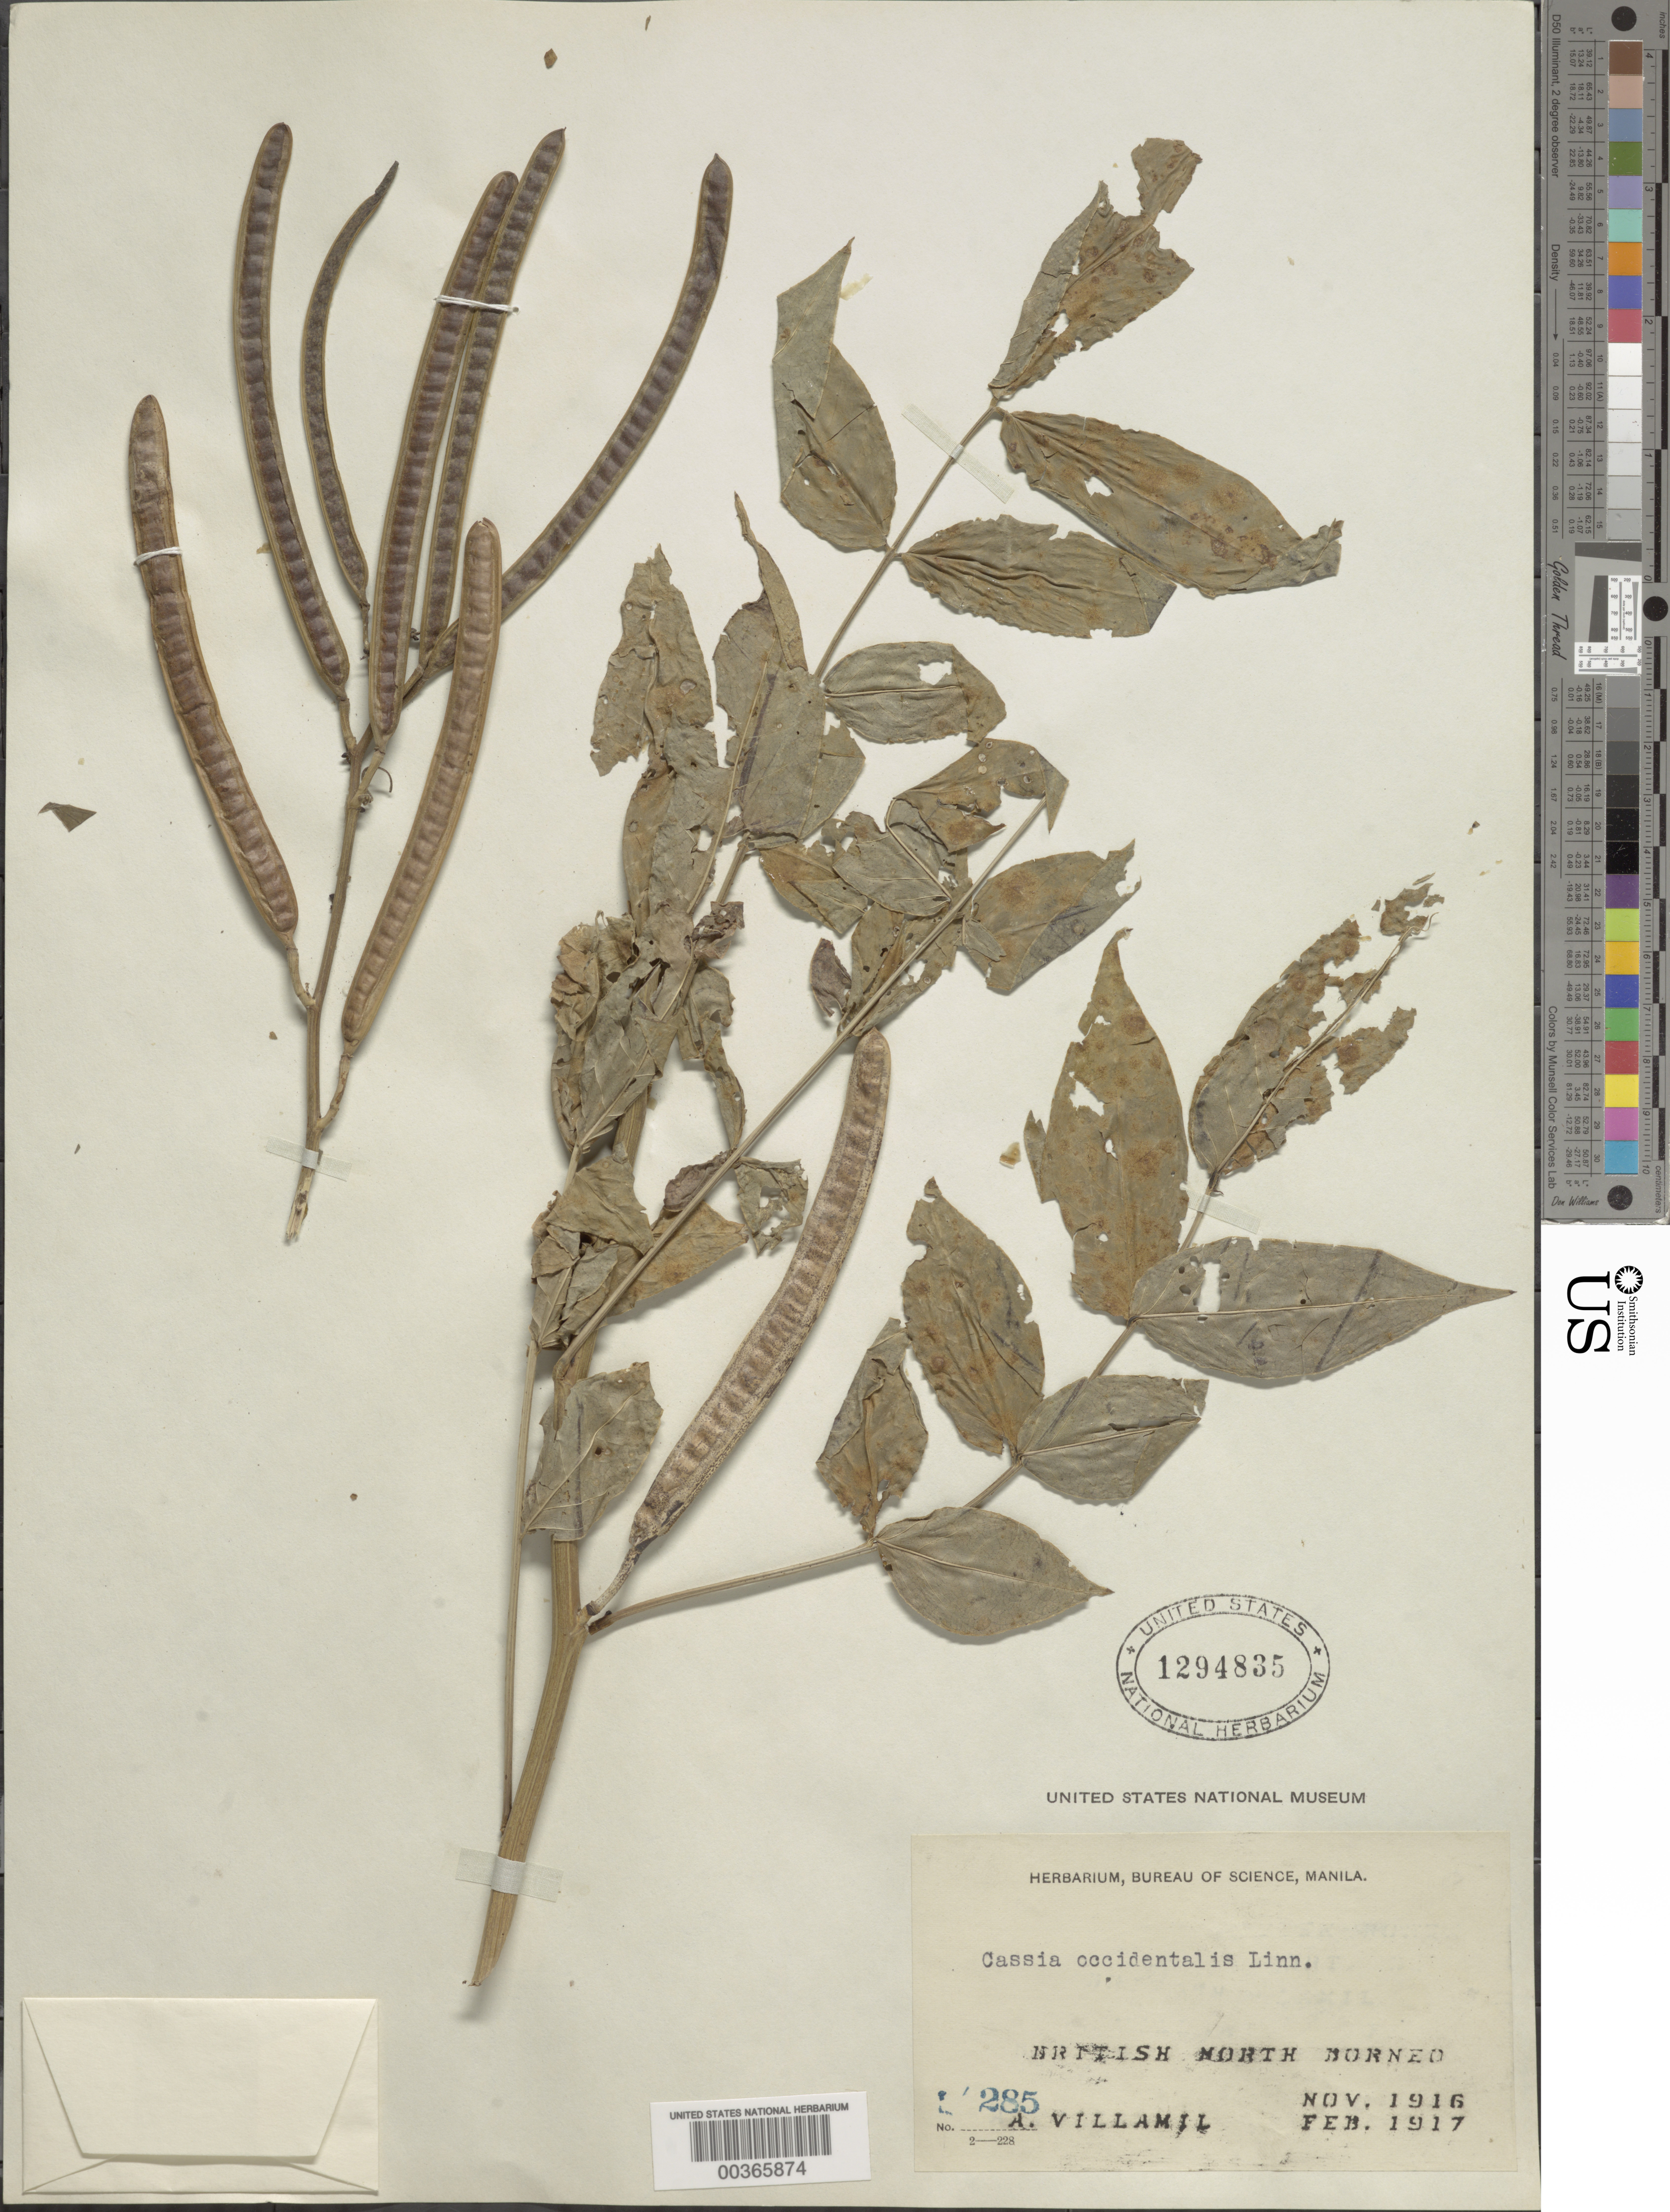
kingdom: Plantae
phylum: Tracheophyta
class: Magnoliopsida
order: Fabales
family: Fabaceae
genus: Senna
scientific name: Senna occidentalis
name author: (L.) Link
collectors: A. Villamil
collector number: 285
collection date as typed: Nov 1916 to -- Feb 1917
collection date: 1916-11/1917-02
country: Malaysia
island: Borneo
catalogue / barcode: US 1294835